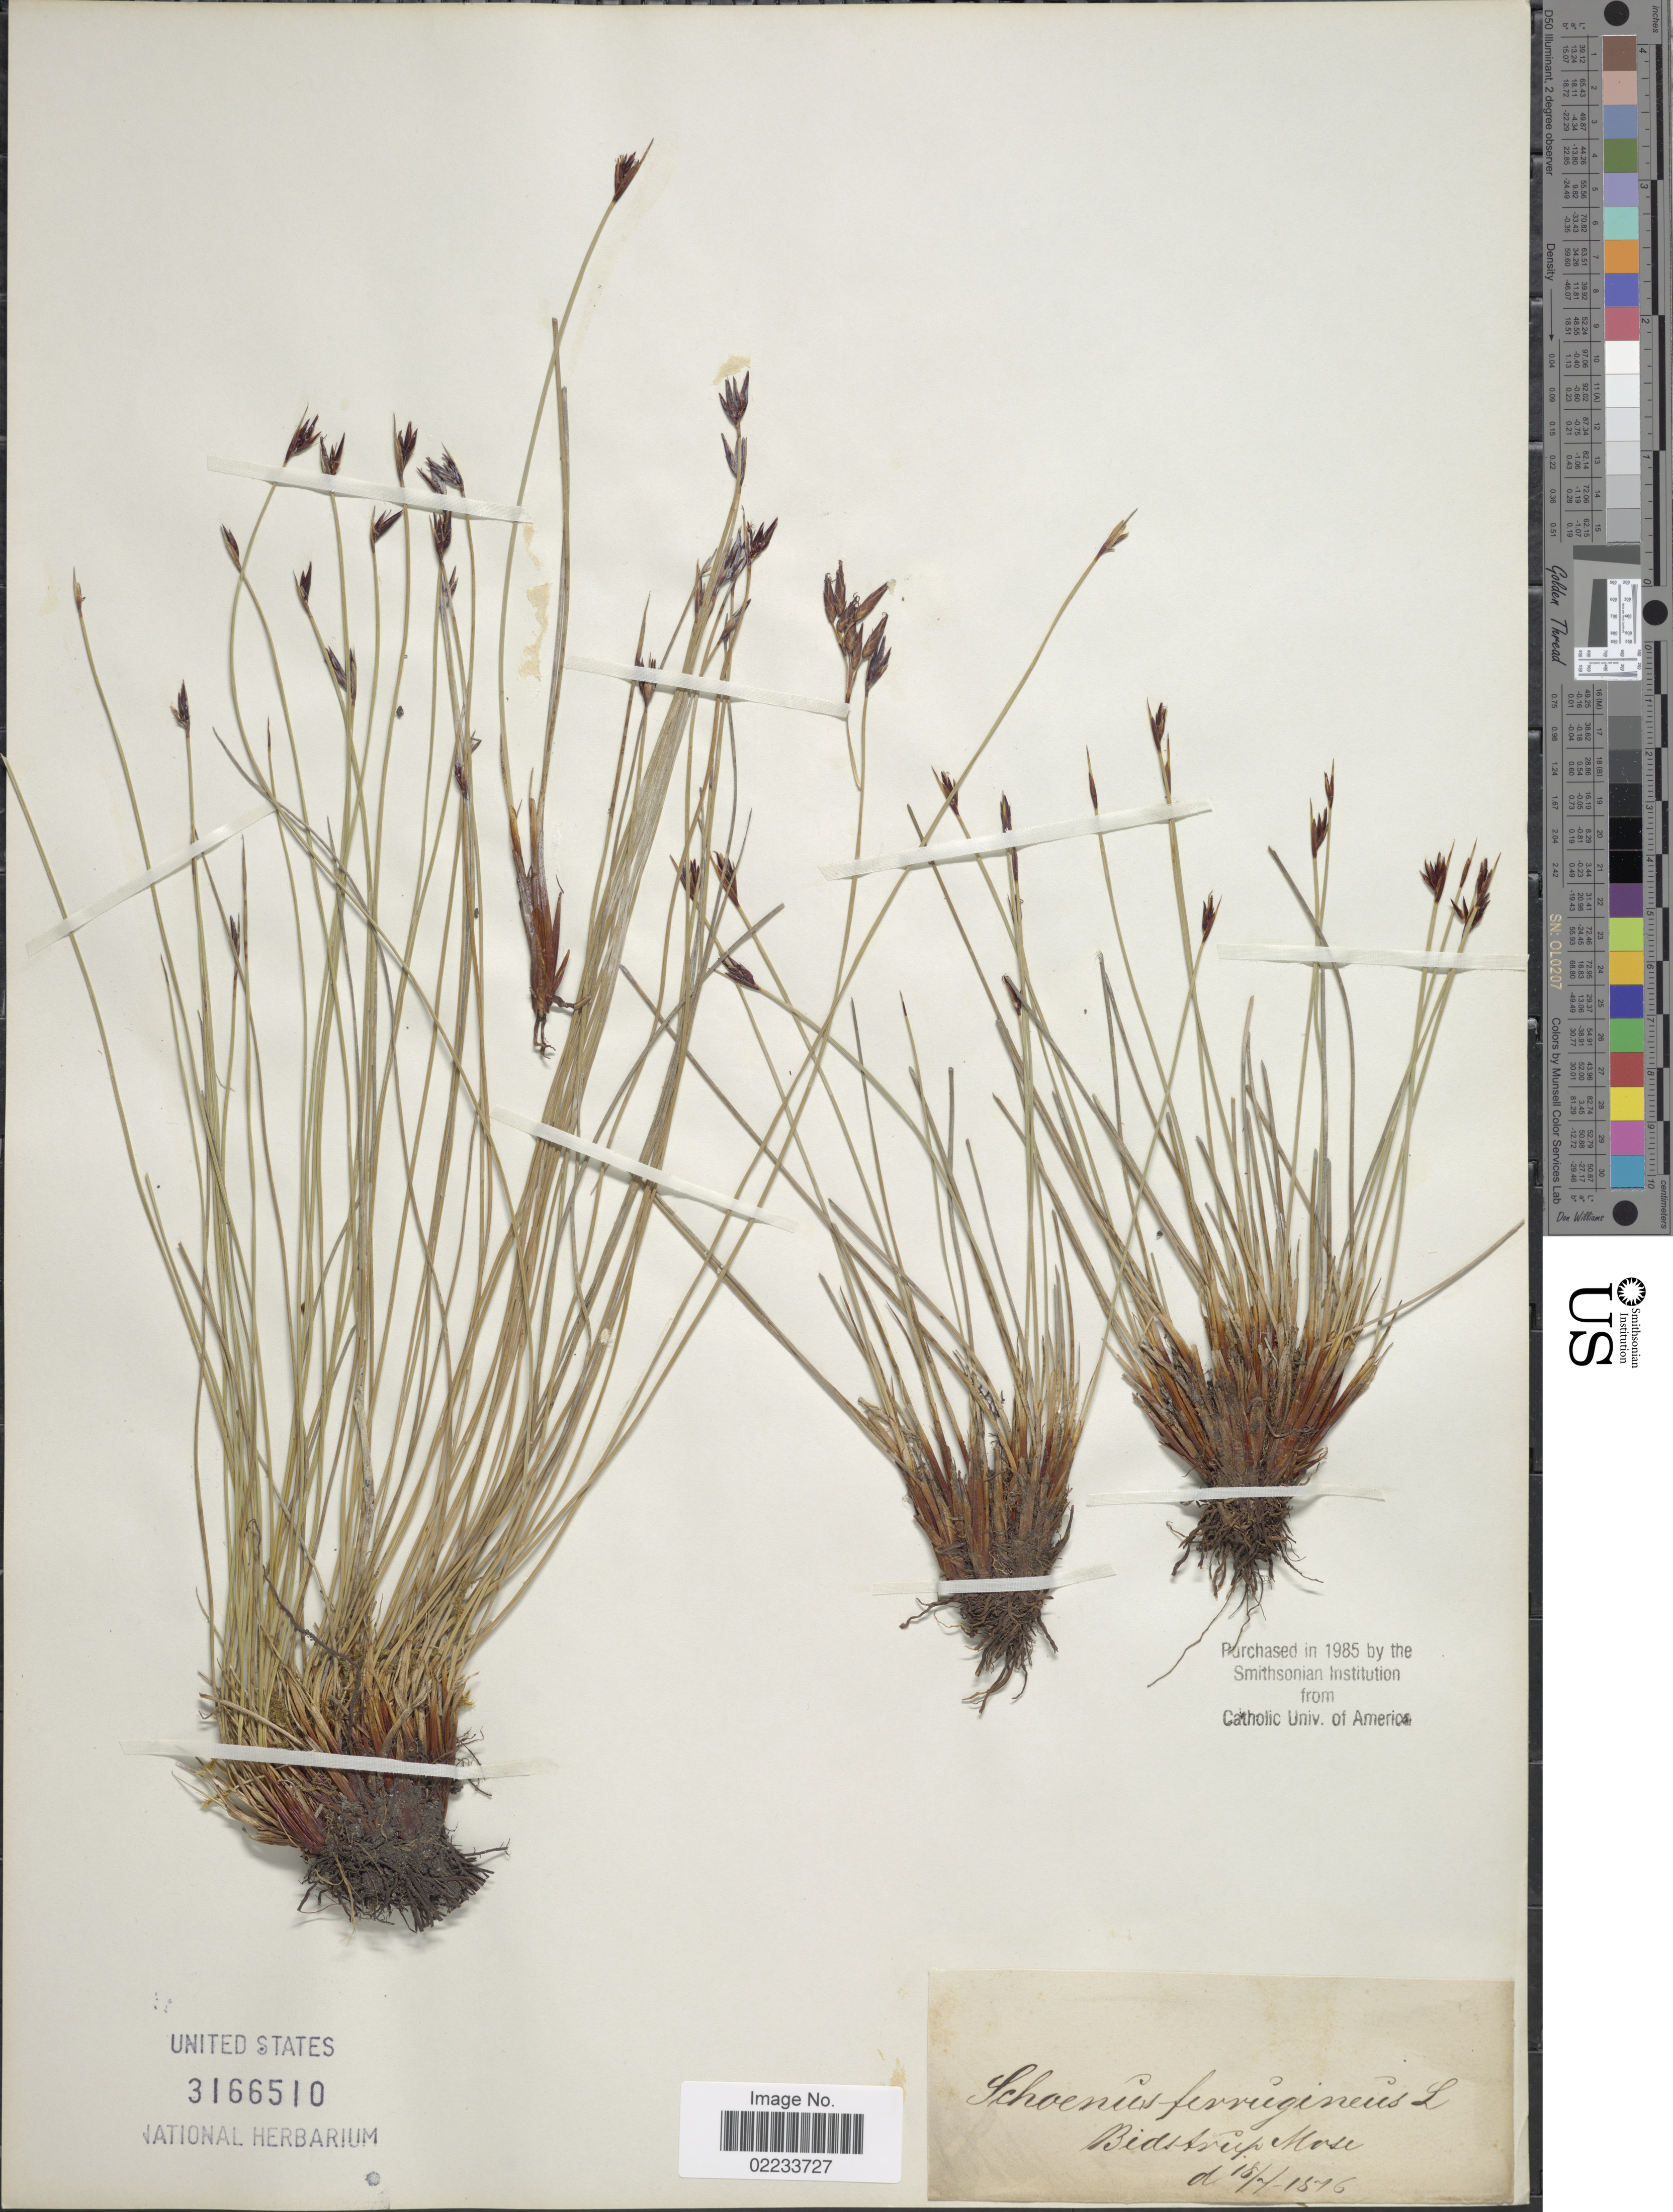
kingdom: Plantae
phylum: Tracheophyta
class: Liliopsida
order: Poales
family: Cyperaceae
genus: Schoenus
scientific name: Schoenus ferrugineus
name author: L.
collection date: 1876-07-18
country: Denmark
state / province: Midtjylland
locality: Bidstrüp Mose [interpreted]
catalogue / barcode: US 3166510